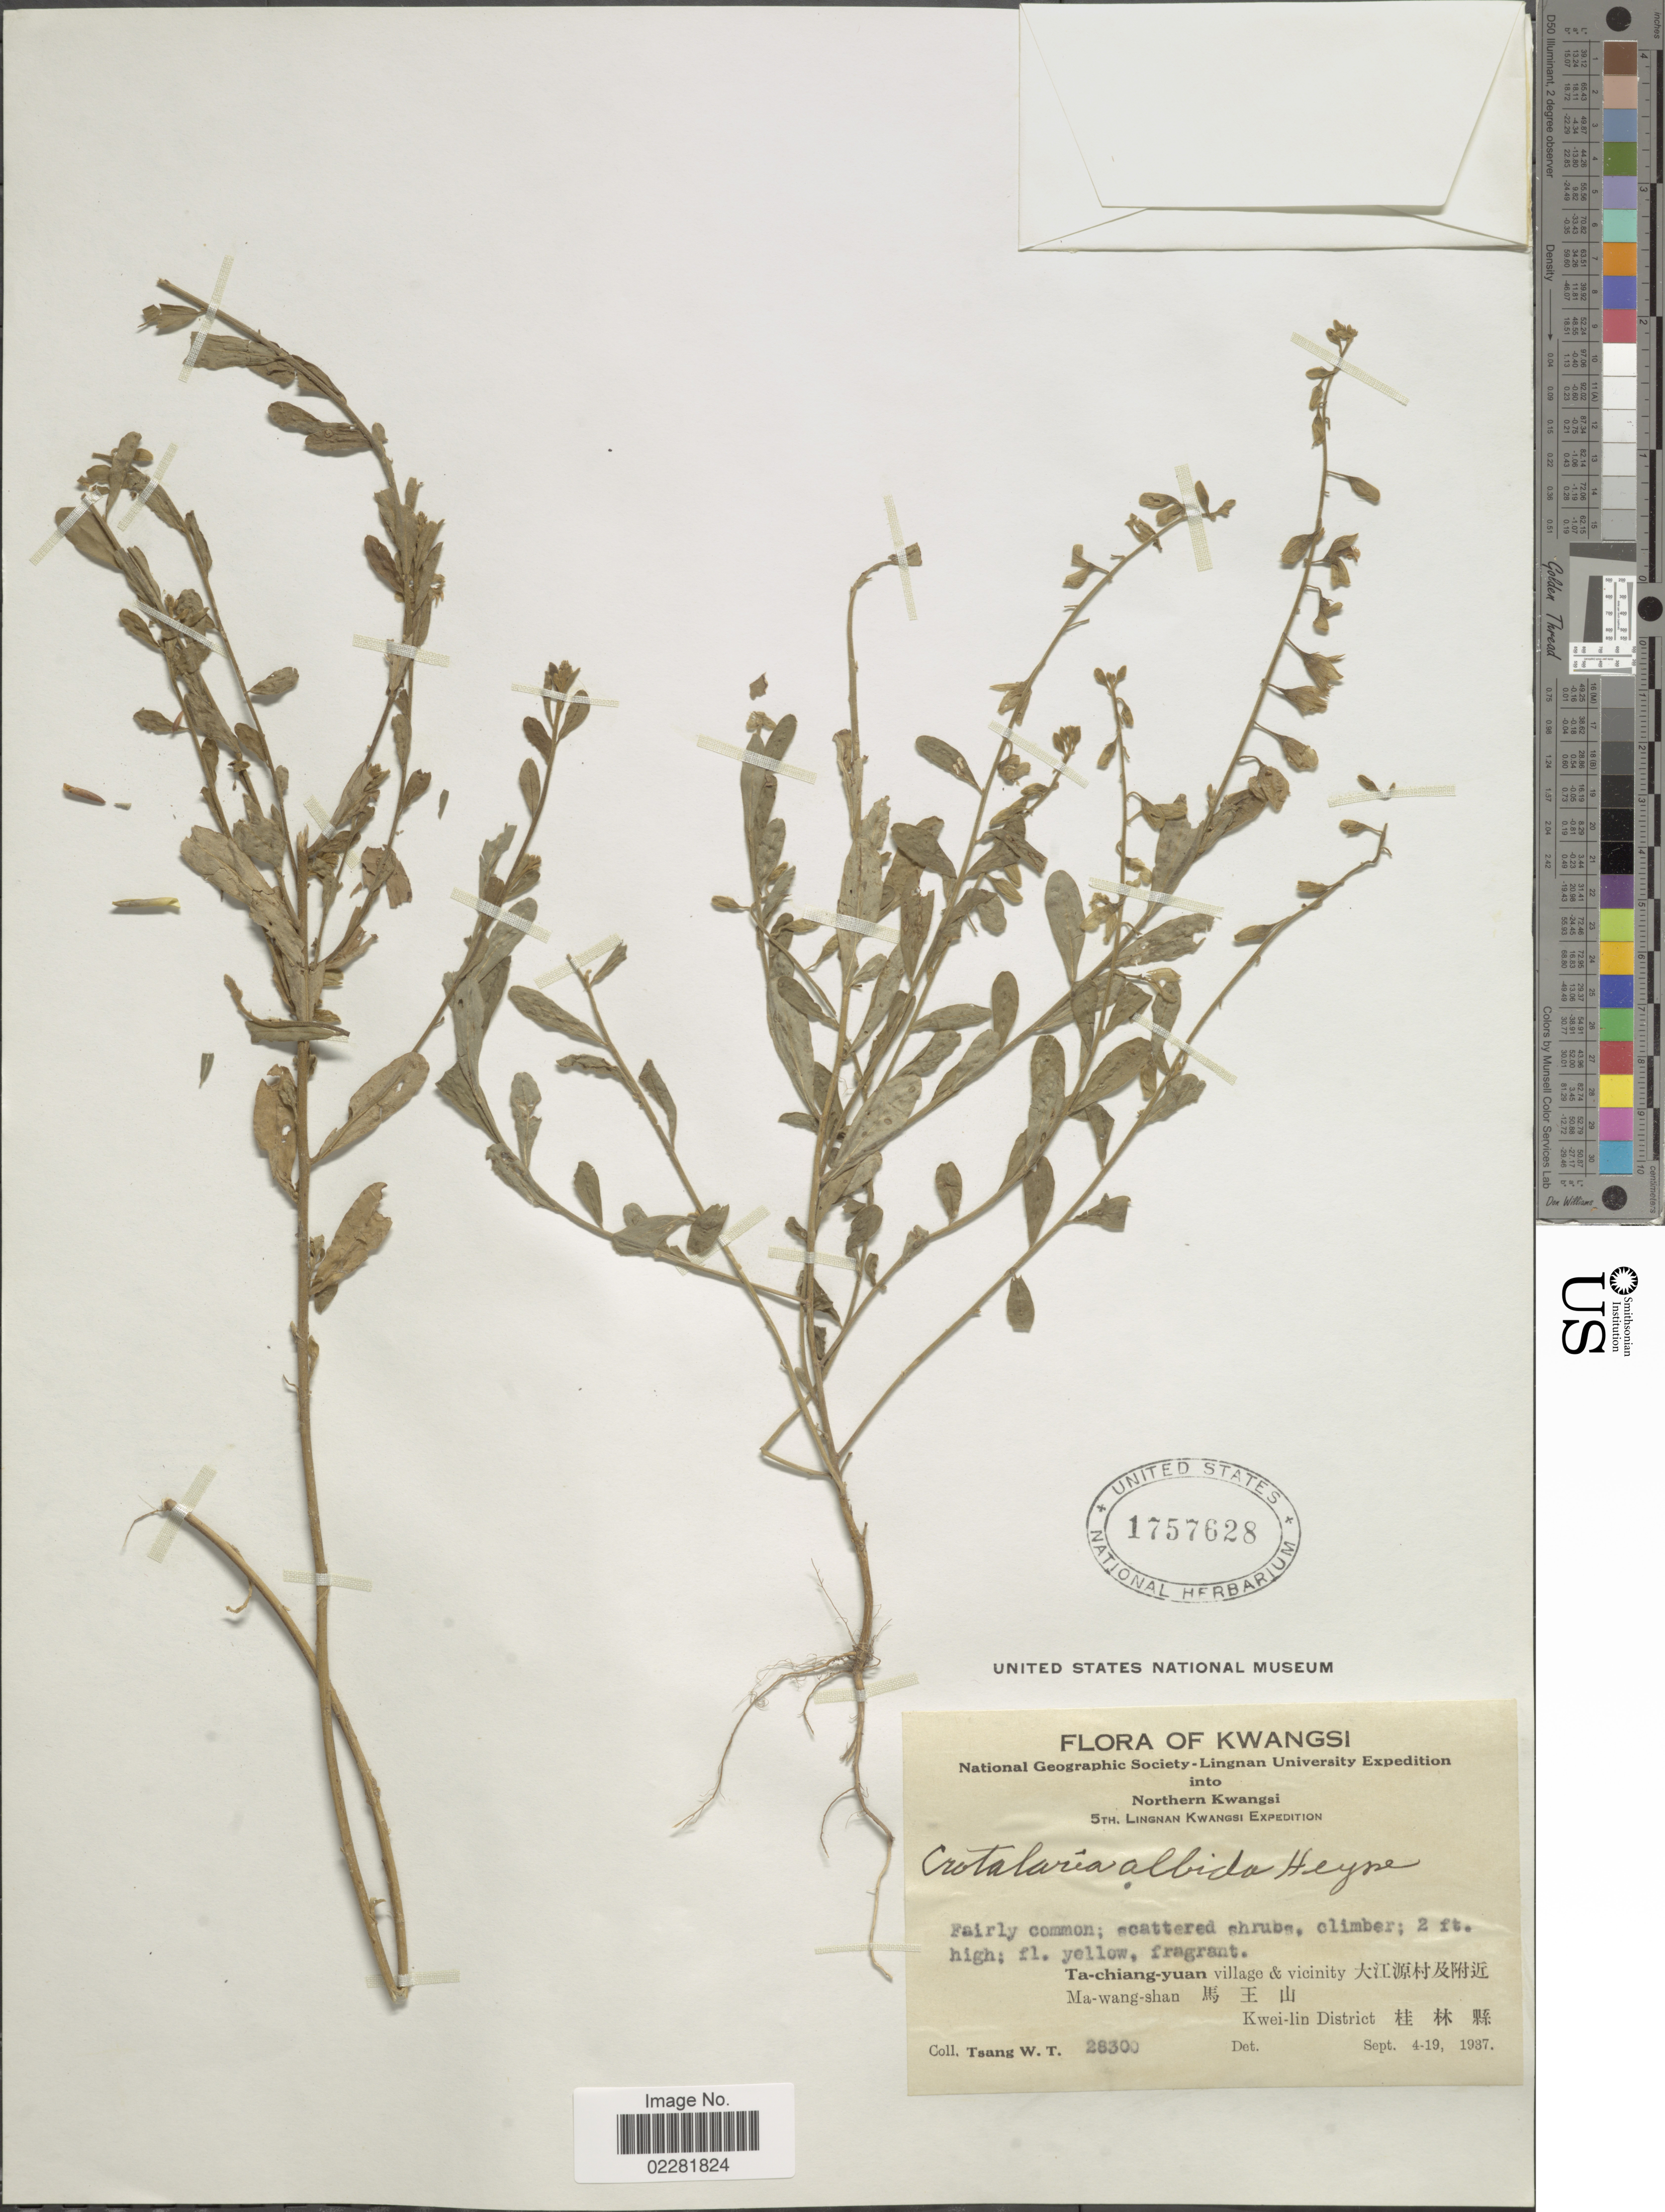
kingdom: Plantae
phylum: Tracheophyta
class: Magnoliopsida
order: Fabales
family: Fabaceae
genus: Crotalaria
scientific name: Crotalaria albida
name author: B. Heyne ex Roth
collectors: W. T. Tsang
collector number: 28300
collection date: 1937-09-04/1937-09-19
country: China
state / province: Guangxi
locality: Northern Kwangsi, Ta-chiang-yuan village & vicinity, Ma-wang-shan, Kwei-lin District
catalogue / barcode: US 1757628